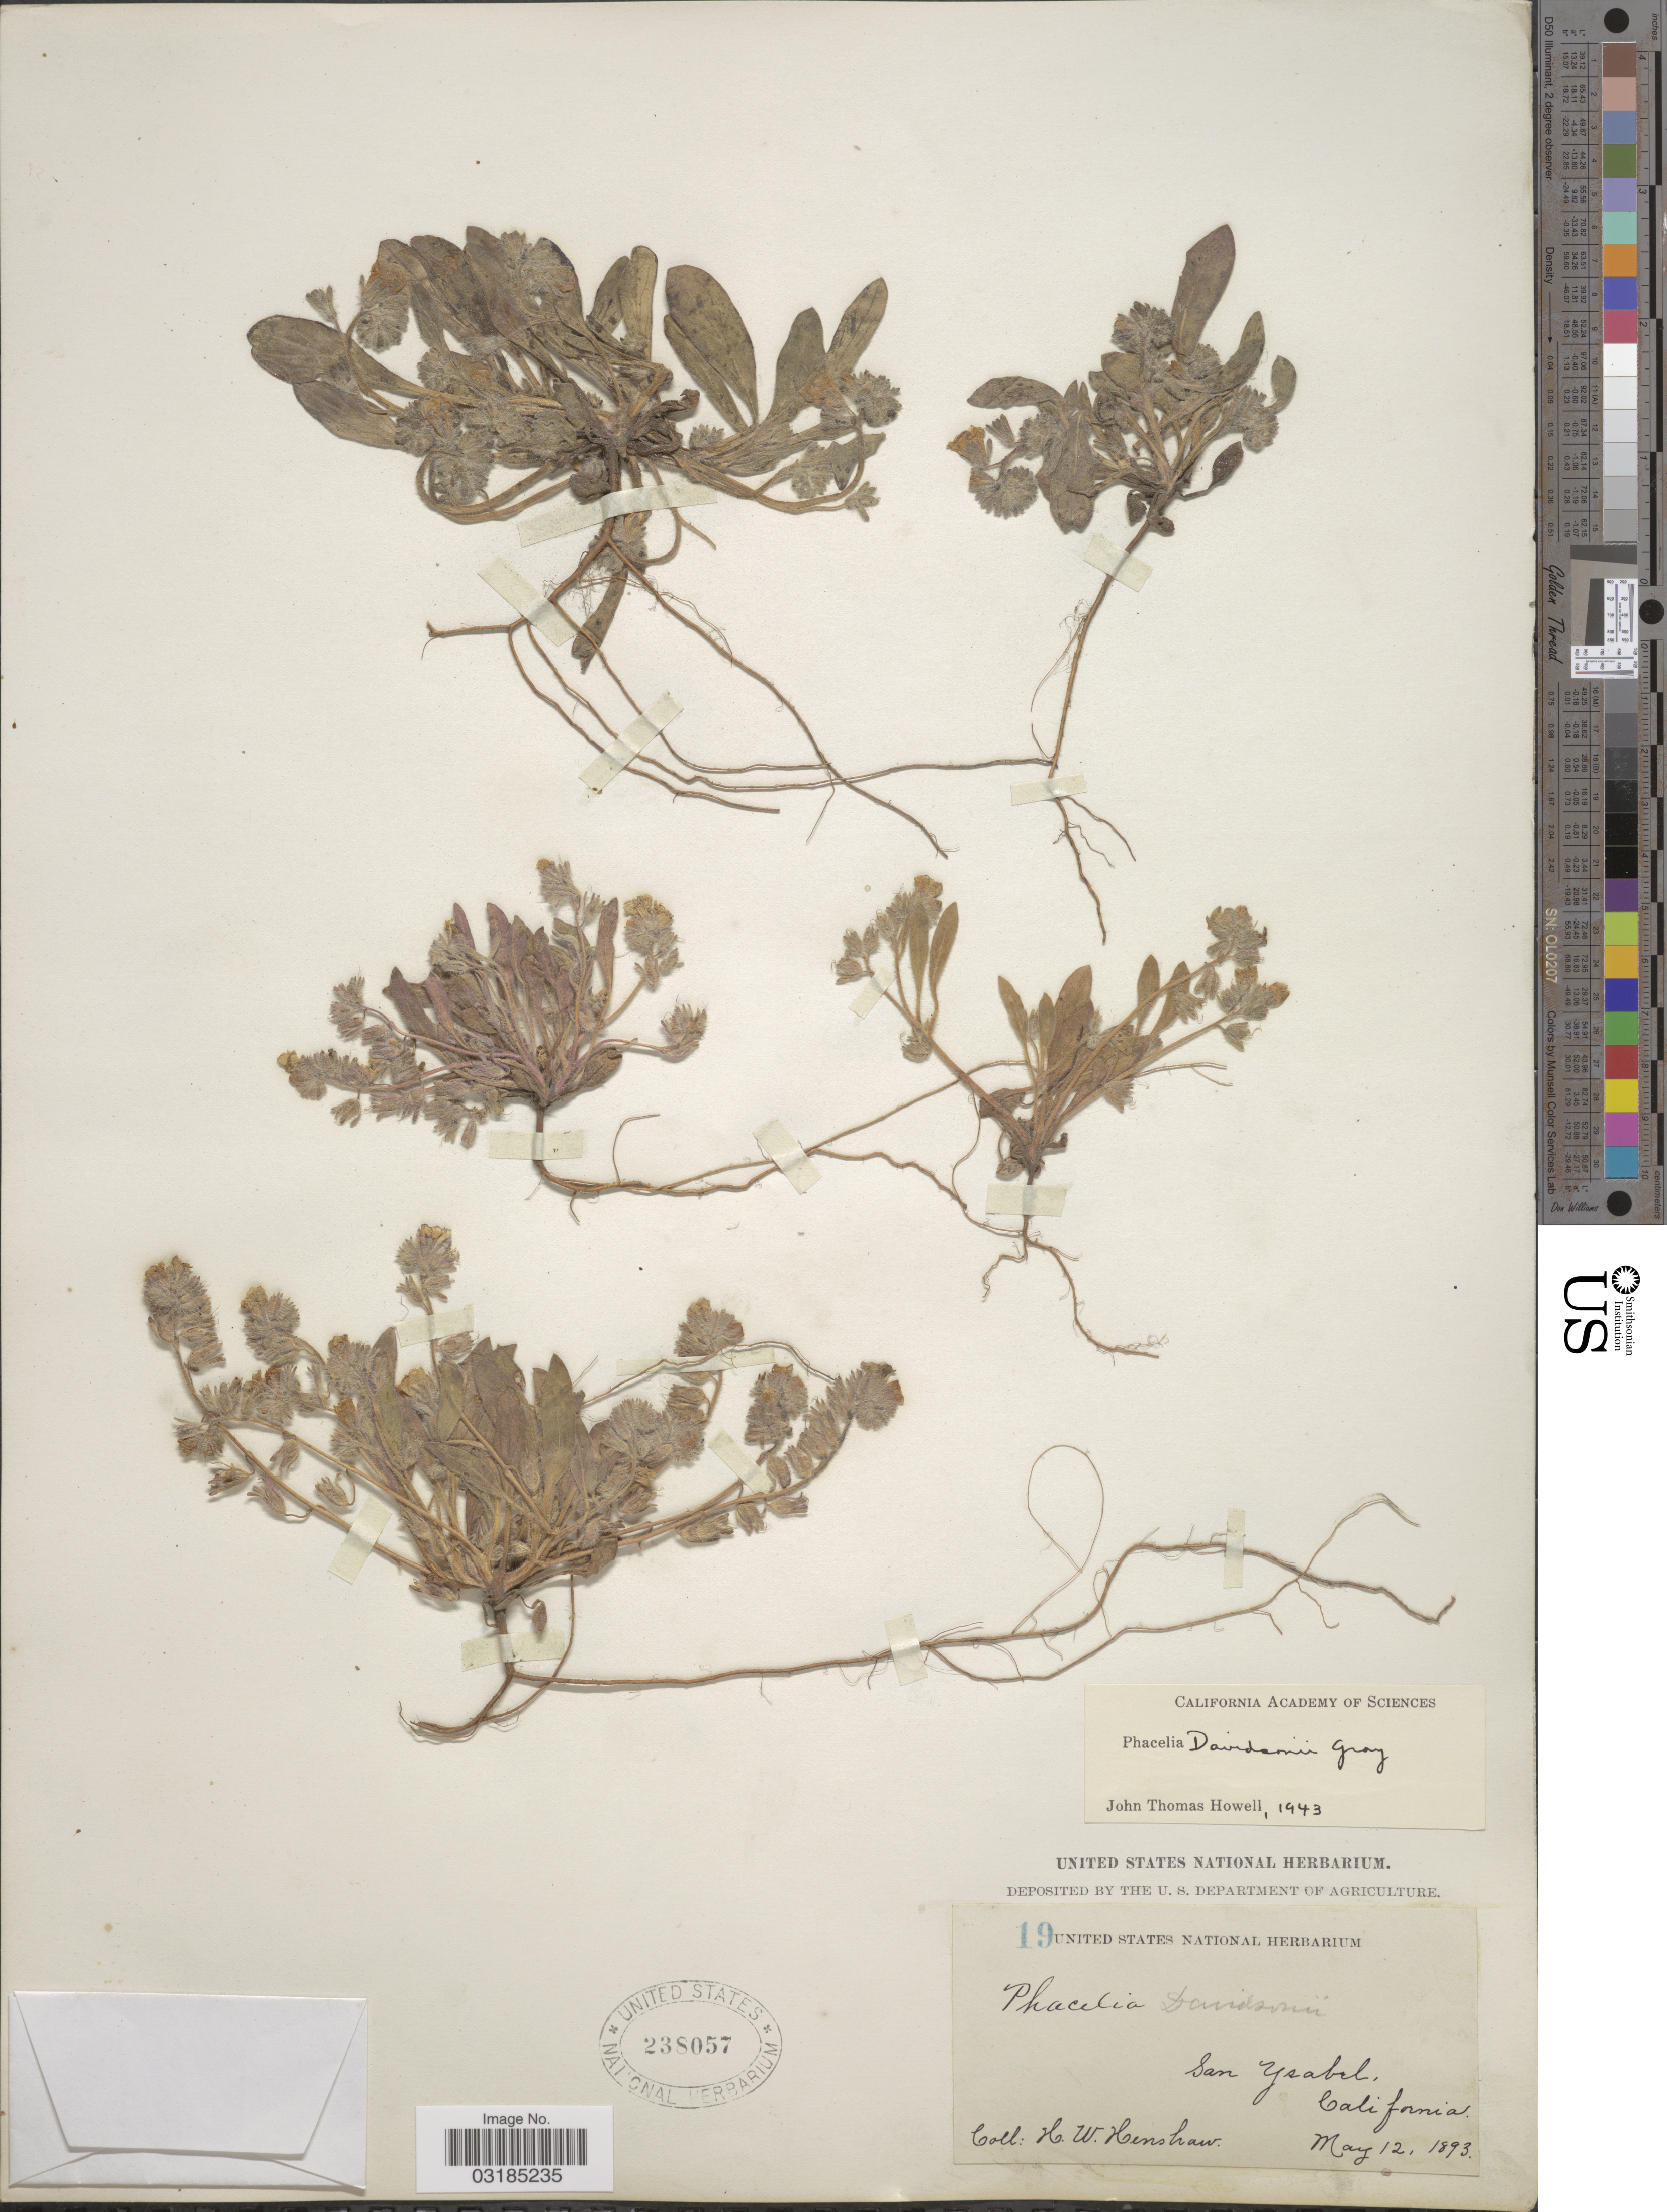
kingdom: Plantae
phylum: Tracheophyta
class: Magnoliopsida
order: Boraginales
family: Hydrophyllaceae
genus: Phacelia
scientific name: Phacelia davidsonii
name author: A. Gray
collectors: H. Henshaw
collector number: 19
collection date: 1893-05-12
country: United States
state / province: California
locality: San Ysabel.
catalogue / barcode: US 238057